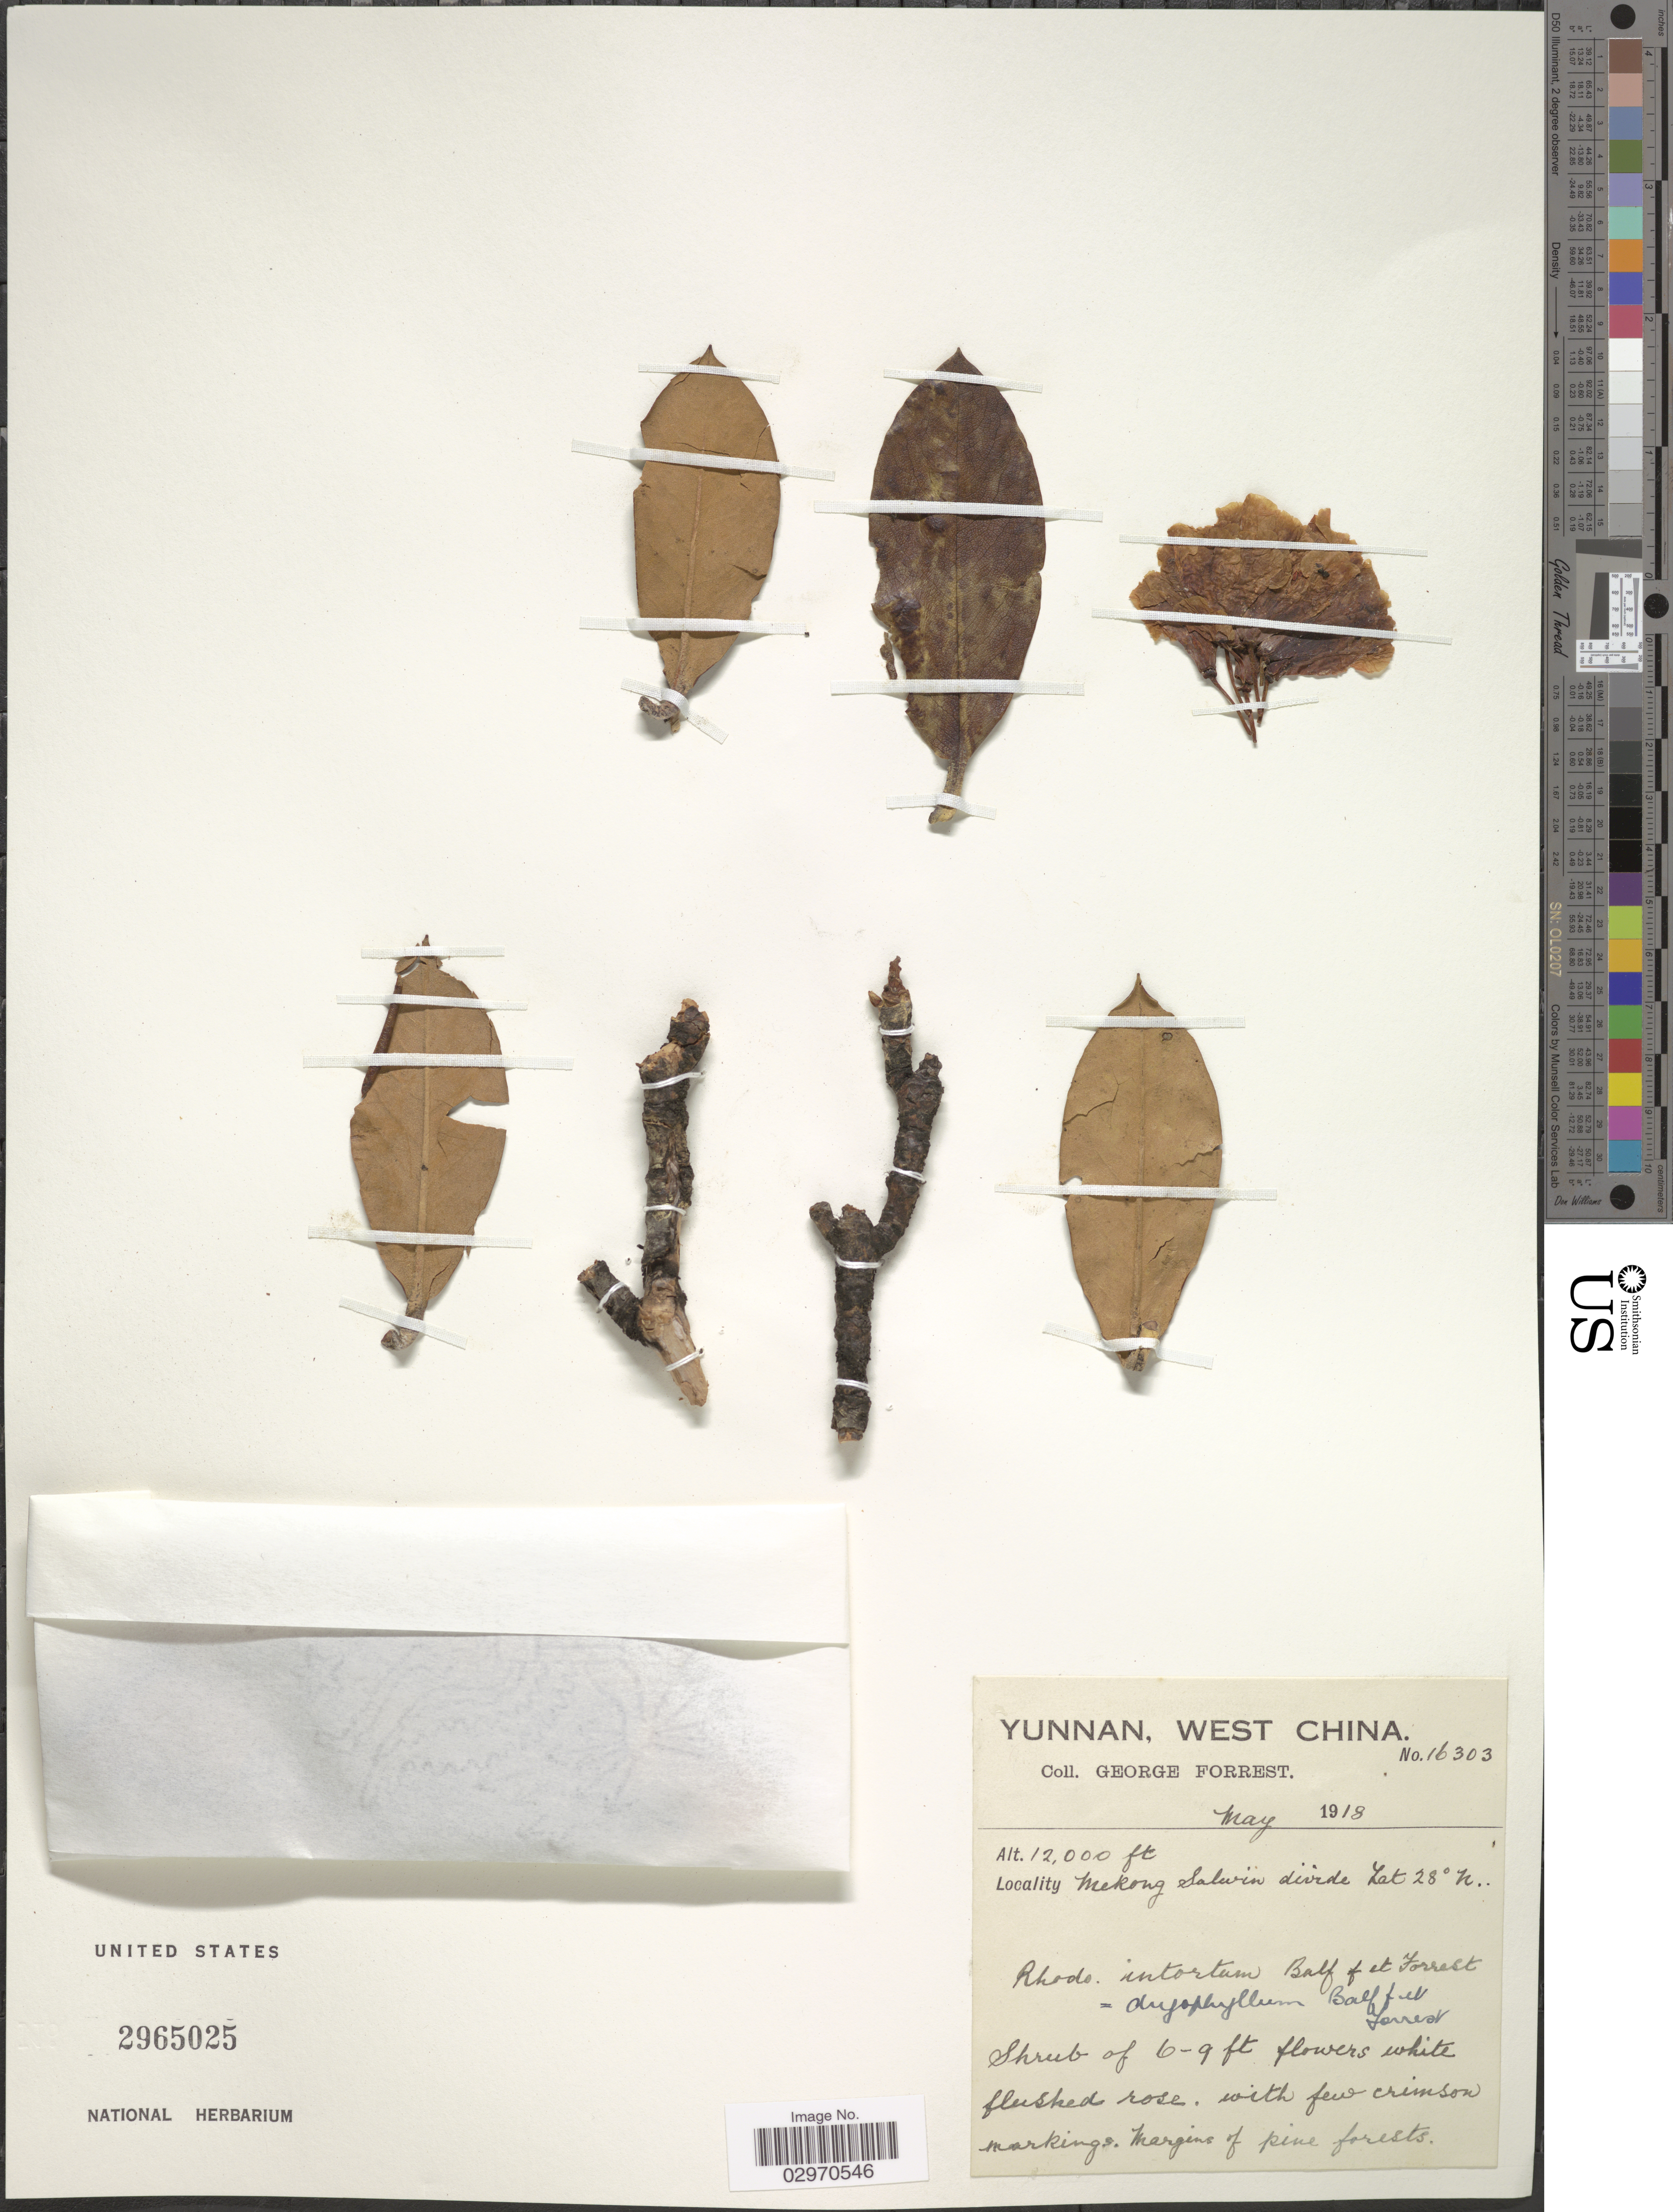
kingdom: Plantae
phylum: Tracheophyta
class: Magnoliopsida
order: Ericales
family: Ericaceae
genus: Rhododendron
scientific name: Rhododendron dryophyllum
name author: Balf. f. & Forrest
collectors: G. Forrest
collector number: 16303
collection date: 1918-05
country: China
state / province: Yunnan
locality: West China. Mekong Salwin divide.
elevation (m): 3658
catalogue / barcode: US 2965025